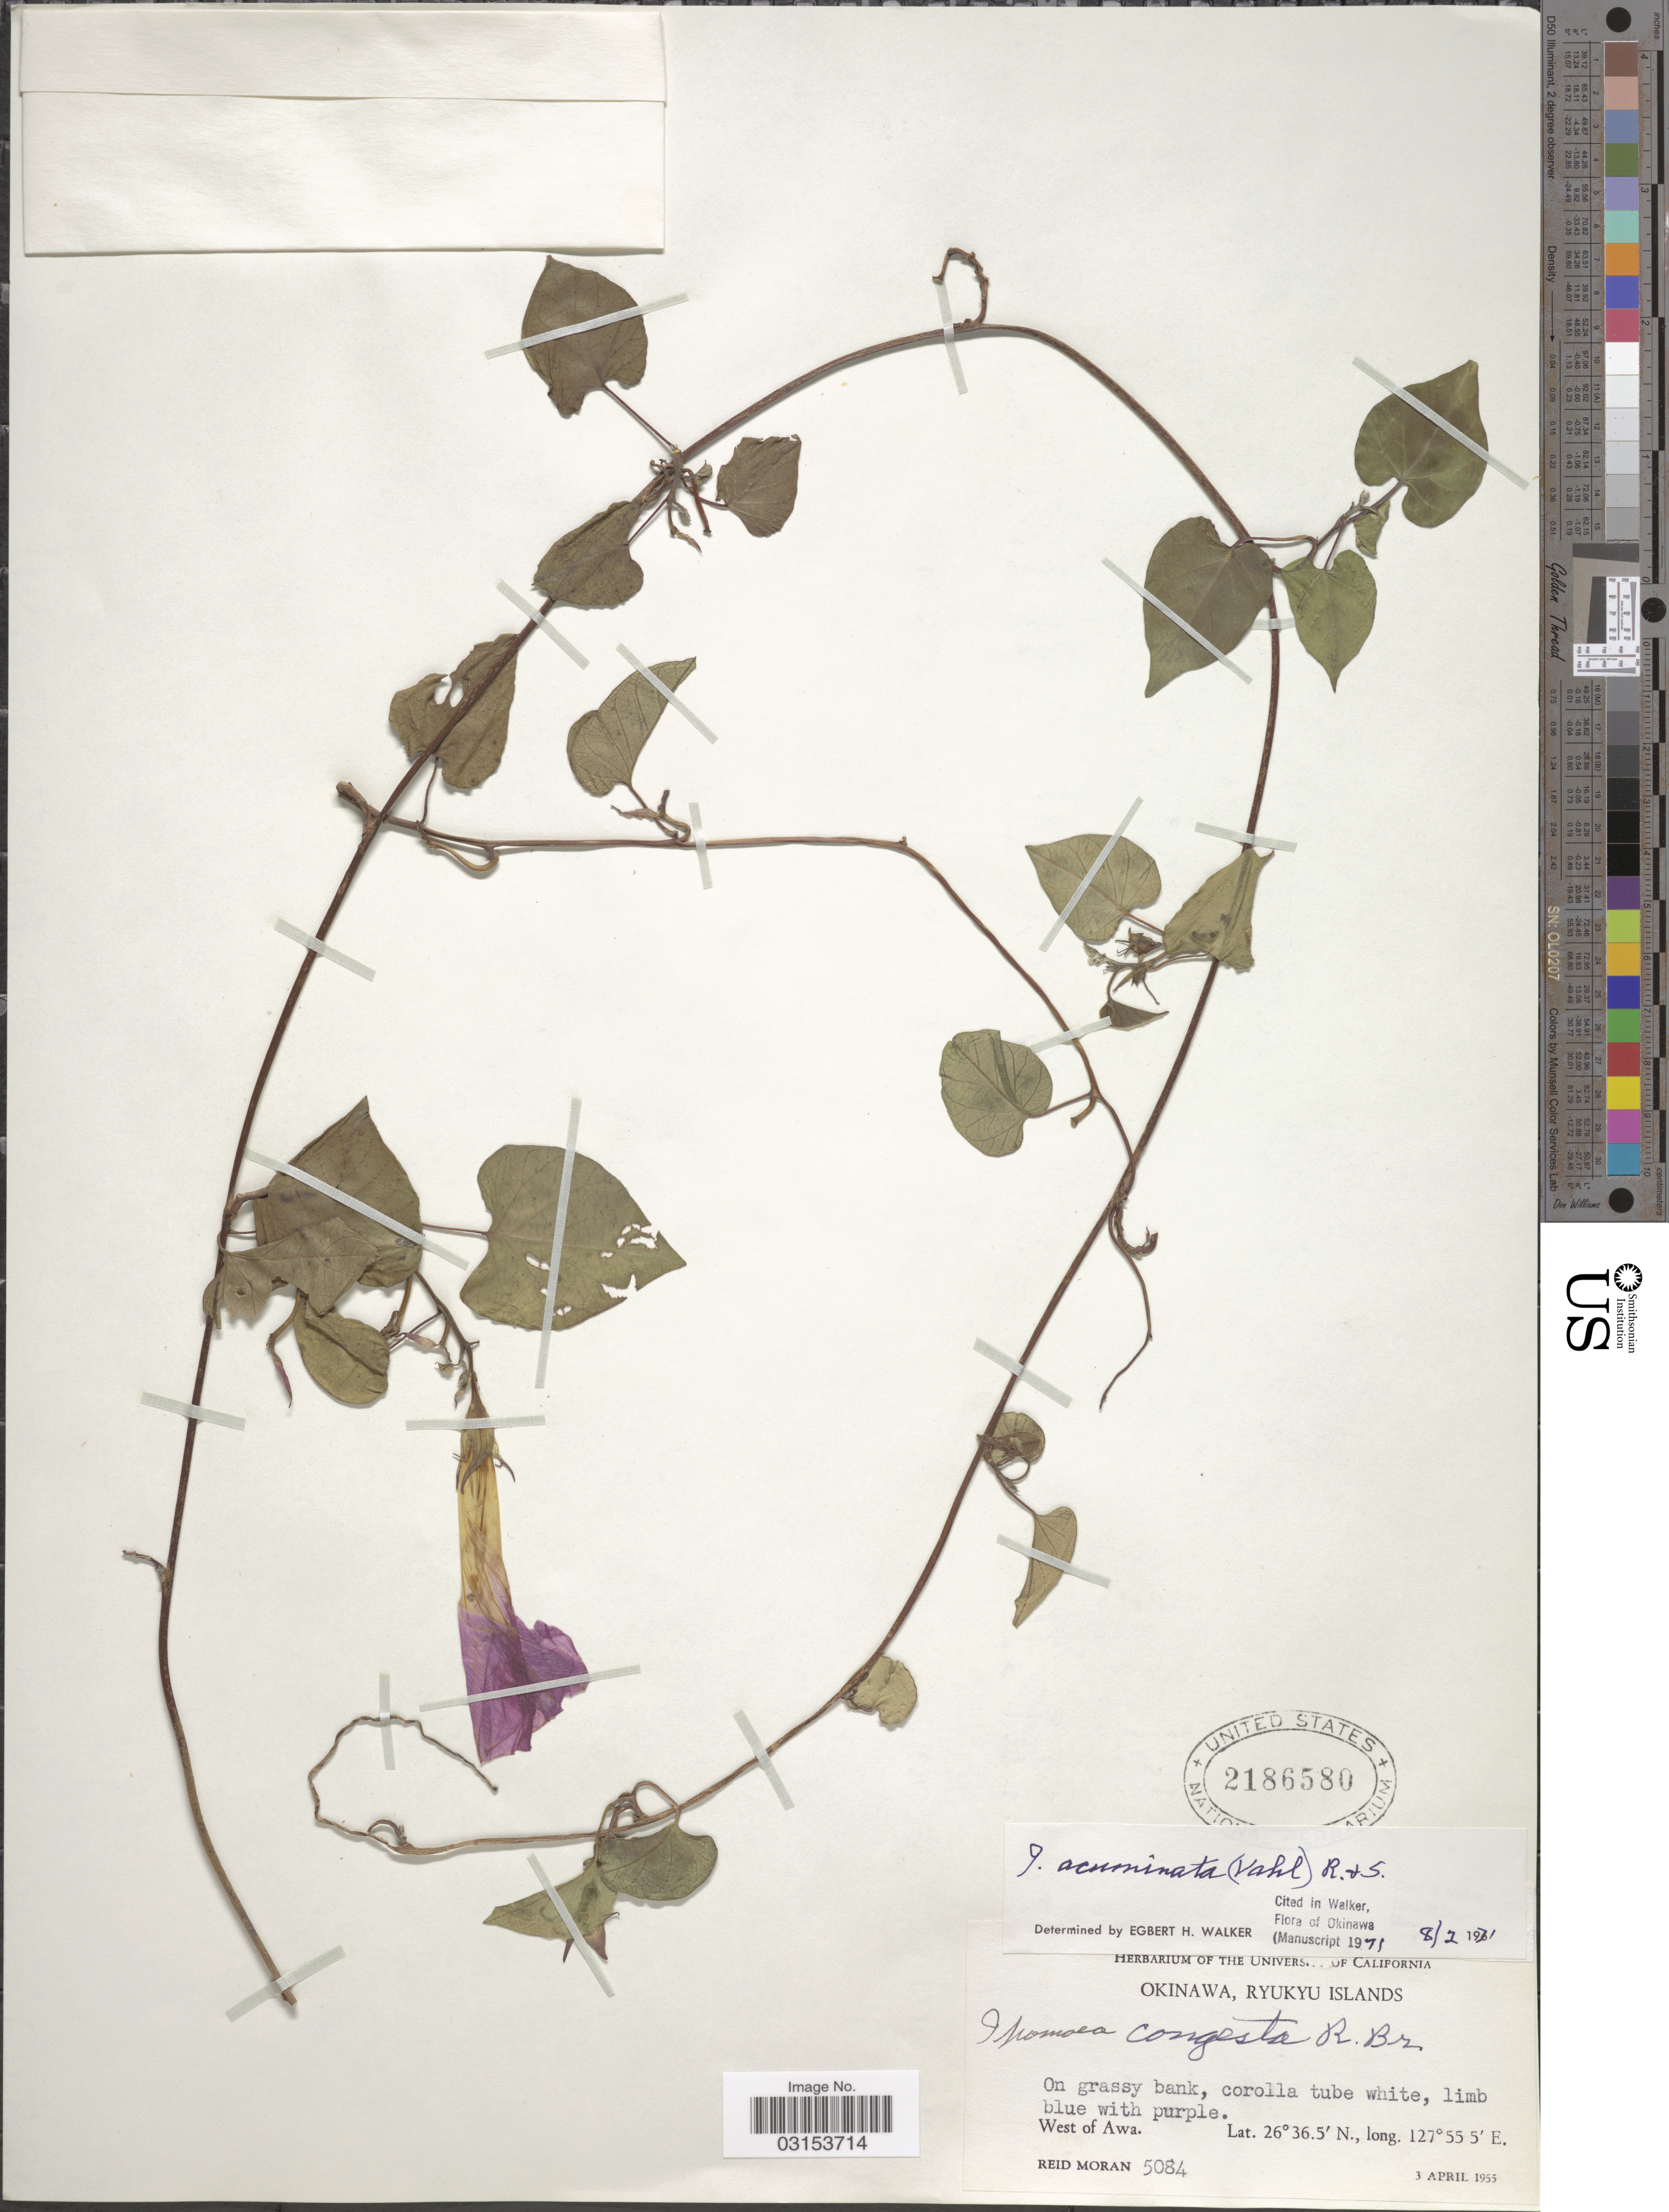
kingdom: Plantae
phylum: Tracheophyta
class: Magnoliopsida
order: Solanales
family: Convolvulaceae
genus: Ipomoea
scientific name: Ipomoea acuminata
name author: (Vahl) Roem. & Schult.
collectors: R. Moran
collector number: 5084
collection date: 1955-04-03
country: Japan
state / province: Okinawa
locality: Ryukyu Islands. West of Awa.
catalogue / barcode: US 2186580